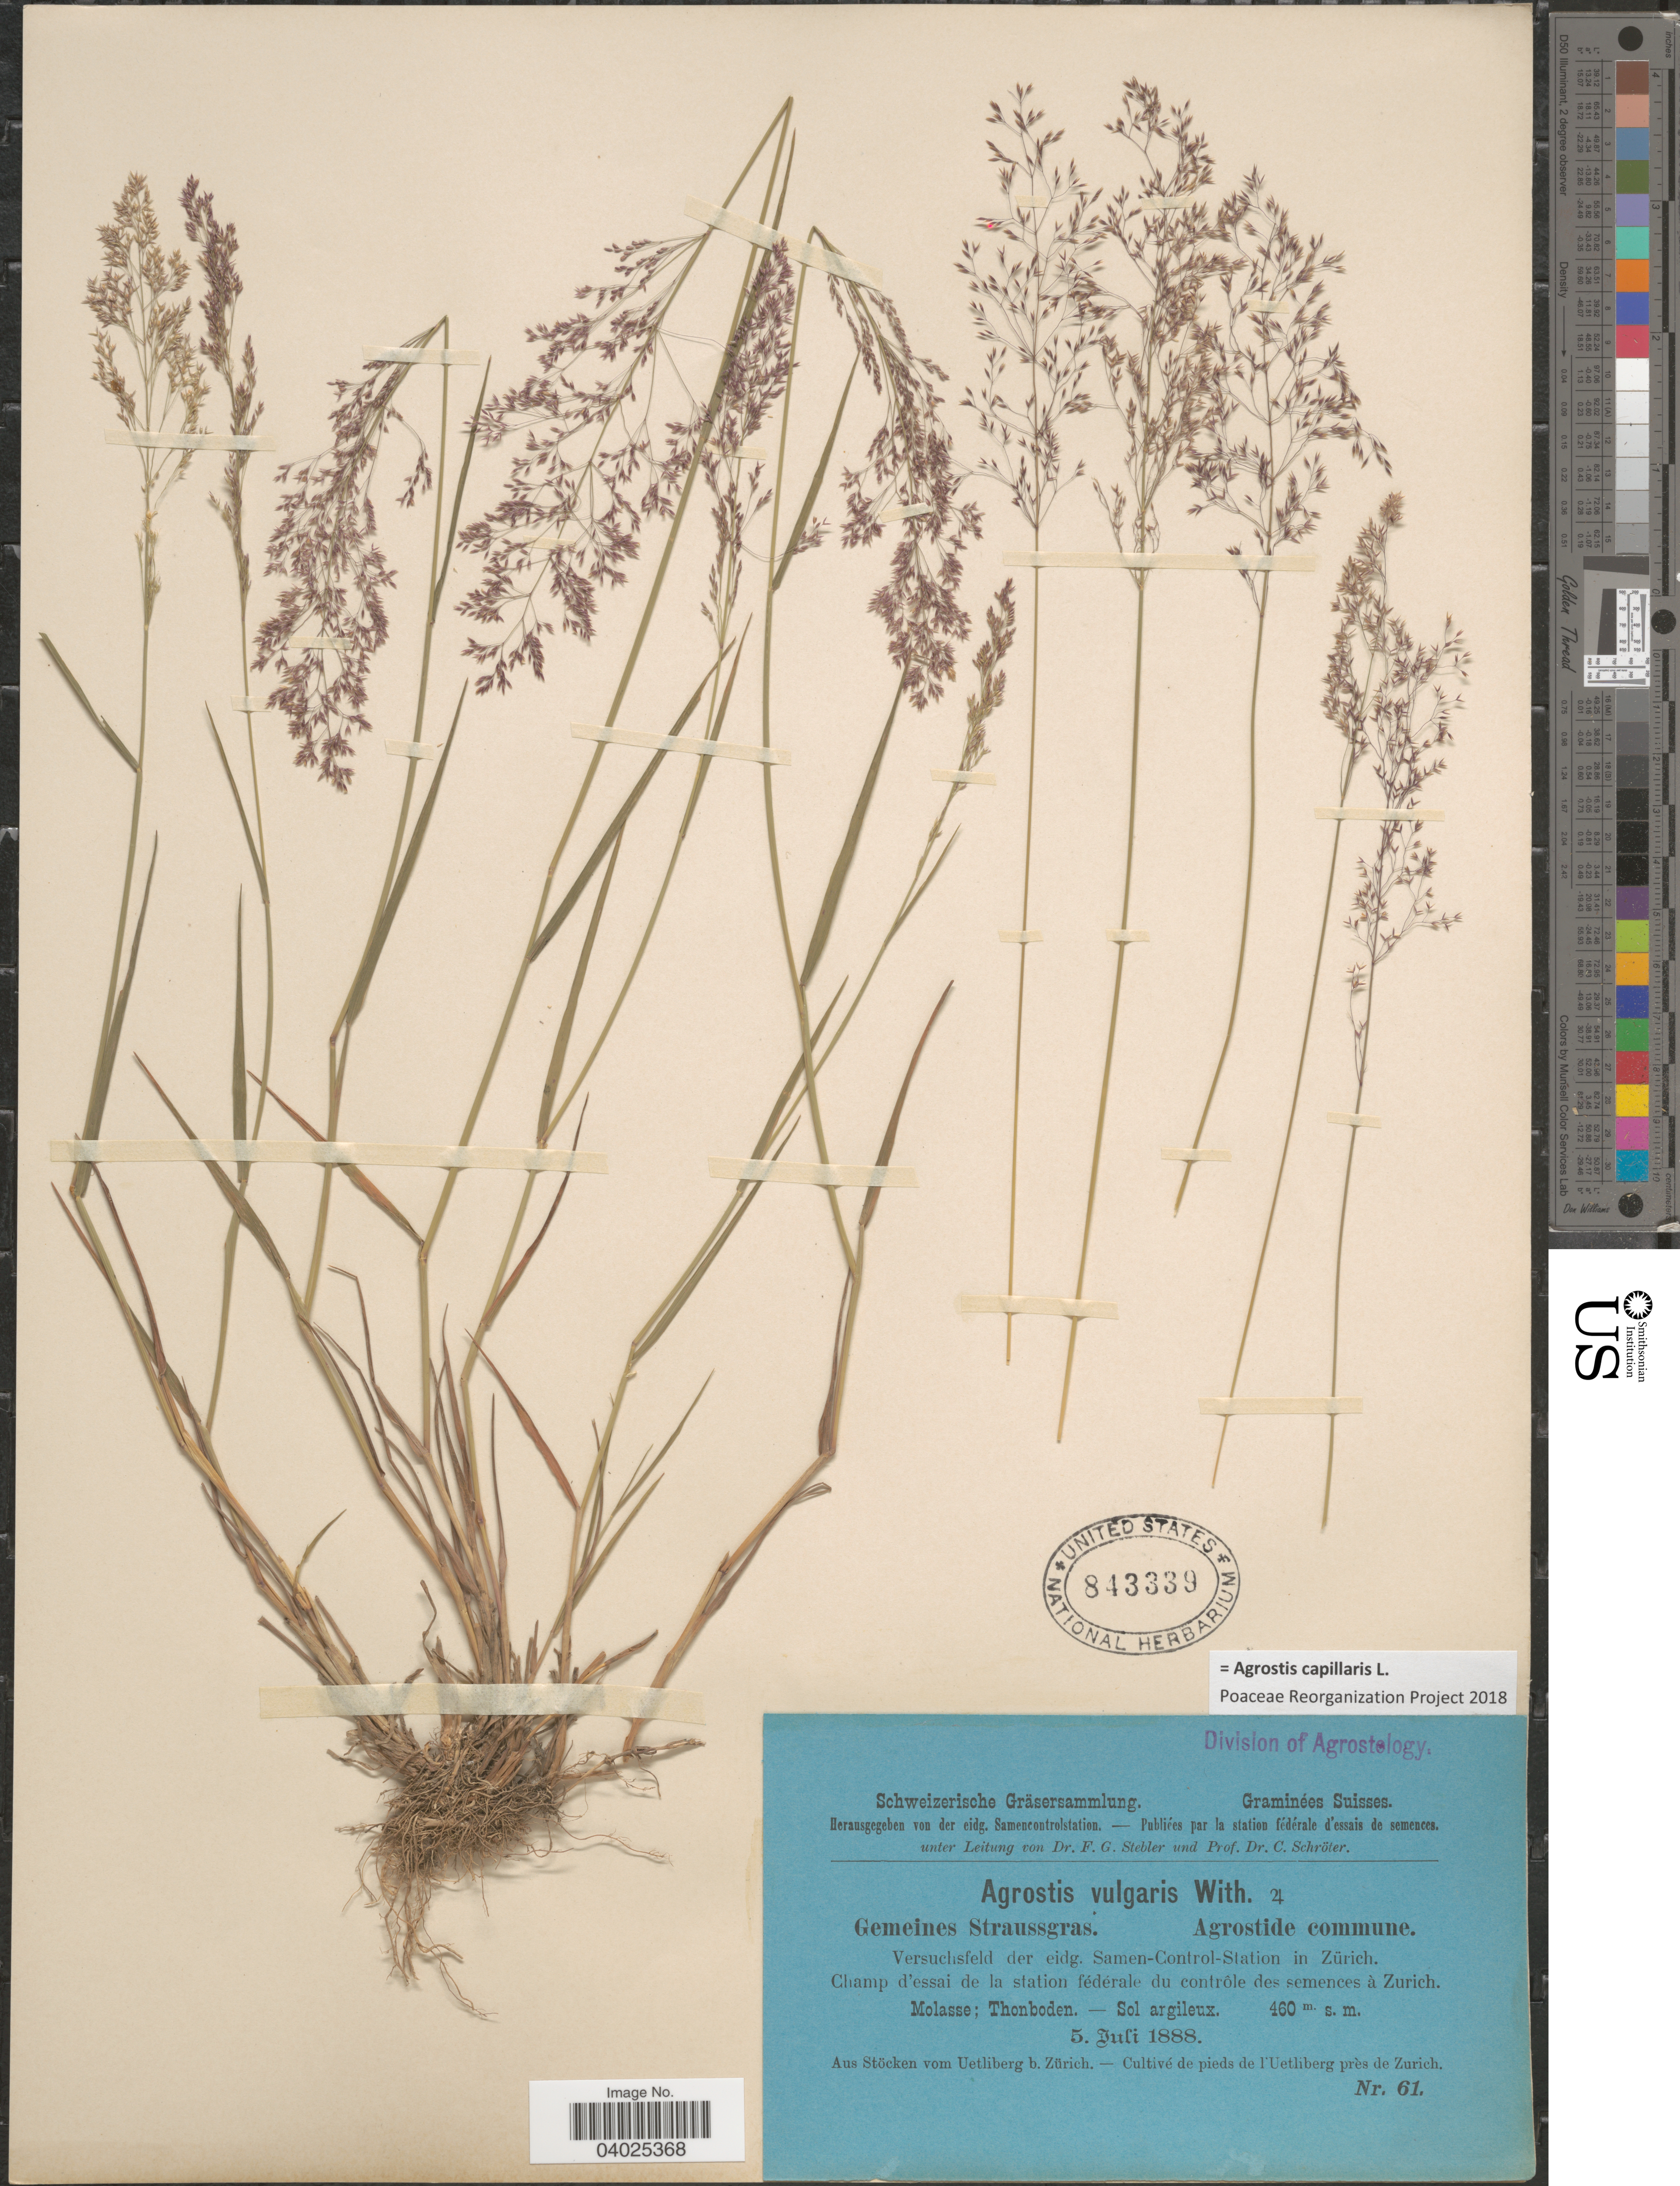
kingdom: Plantae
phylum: Tracheophyta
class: Liliopsida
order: Poales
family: Poaceae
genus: Agrostis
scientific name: Agrostis capillaris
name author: L.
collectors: Stebler, F.G. & Schröter, C.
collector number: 61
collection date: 1888-07-05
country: Switzerland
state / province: Zurich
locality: Versuchsfeld der eidg. Samen-Control-Station in Zürich. Champ d'essai de la station fédérale du contrôle des semences à Zurich. Molasse; Thonboden. - Sol argileux. Aus Stöcken vom Uetliberg b. Zürich. - Cultivé de pieds de l'uetliberg près de Zurich.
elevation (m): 460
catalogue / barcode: US 843339